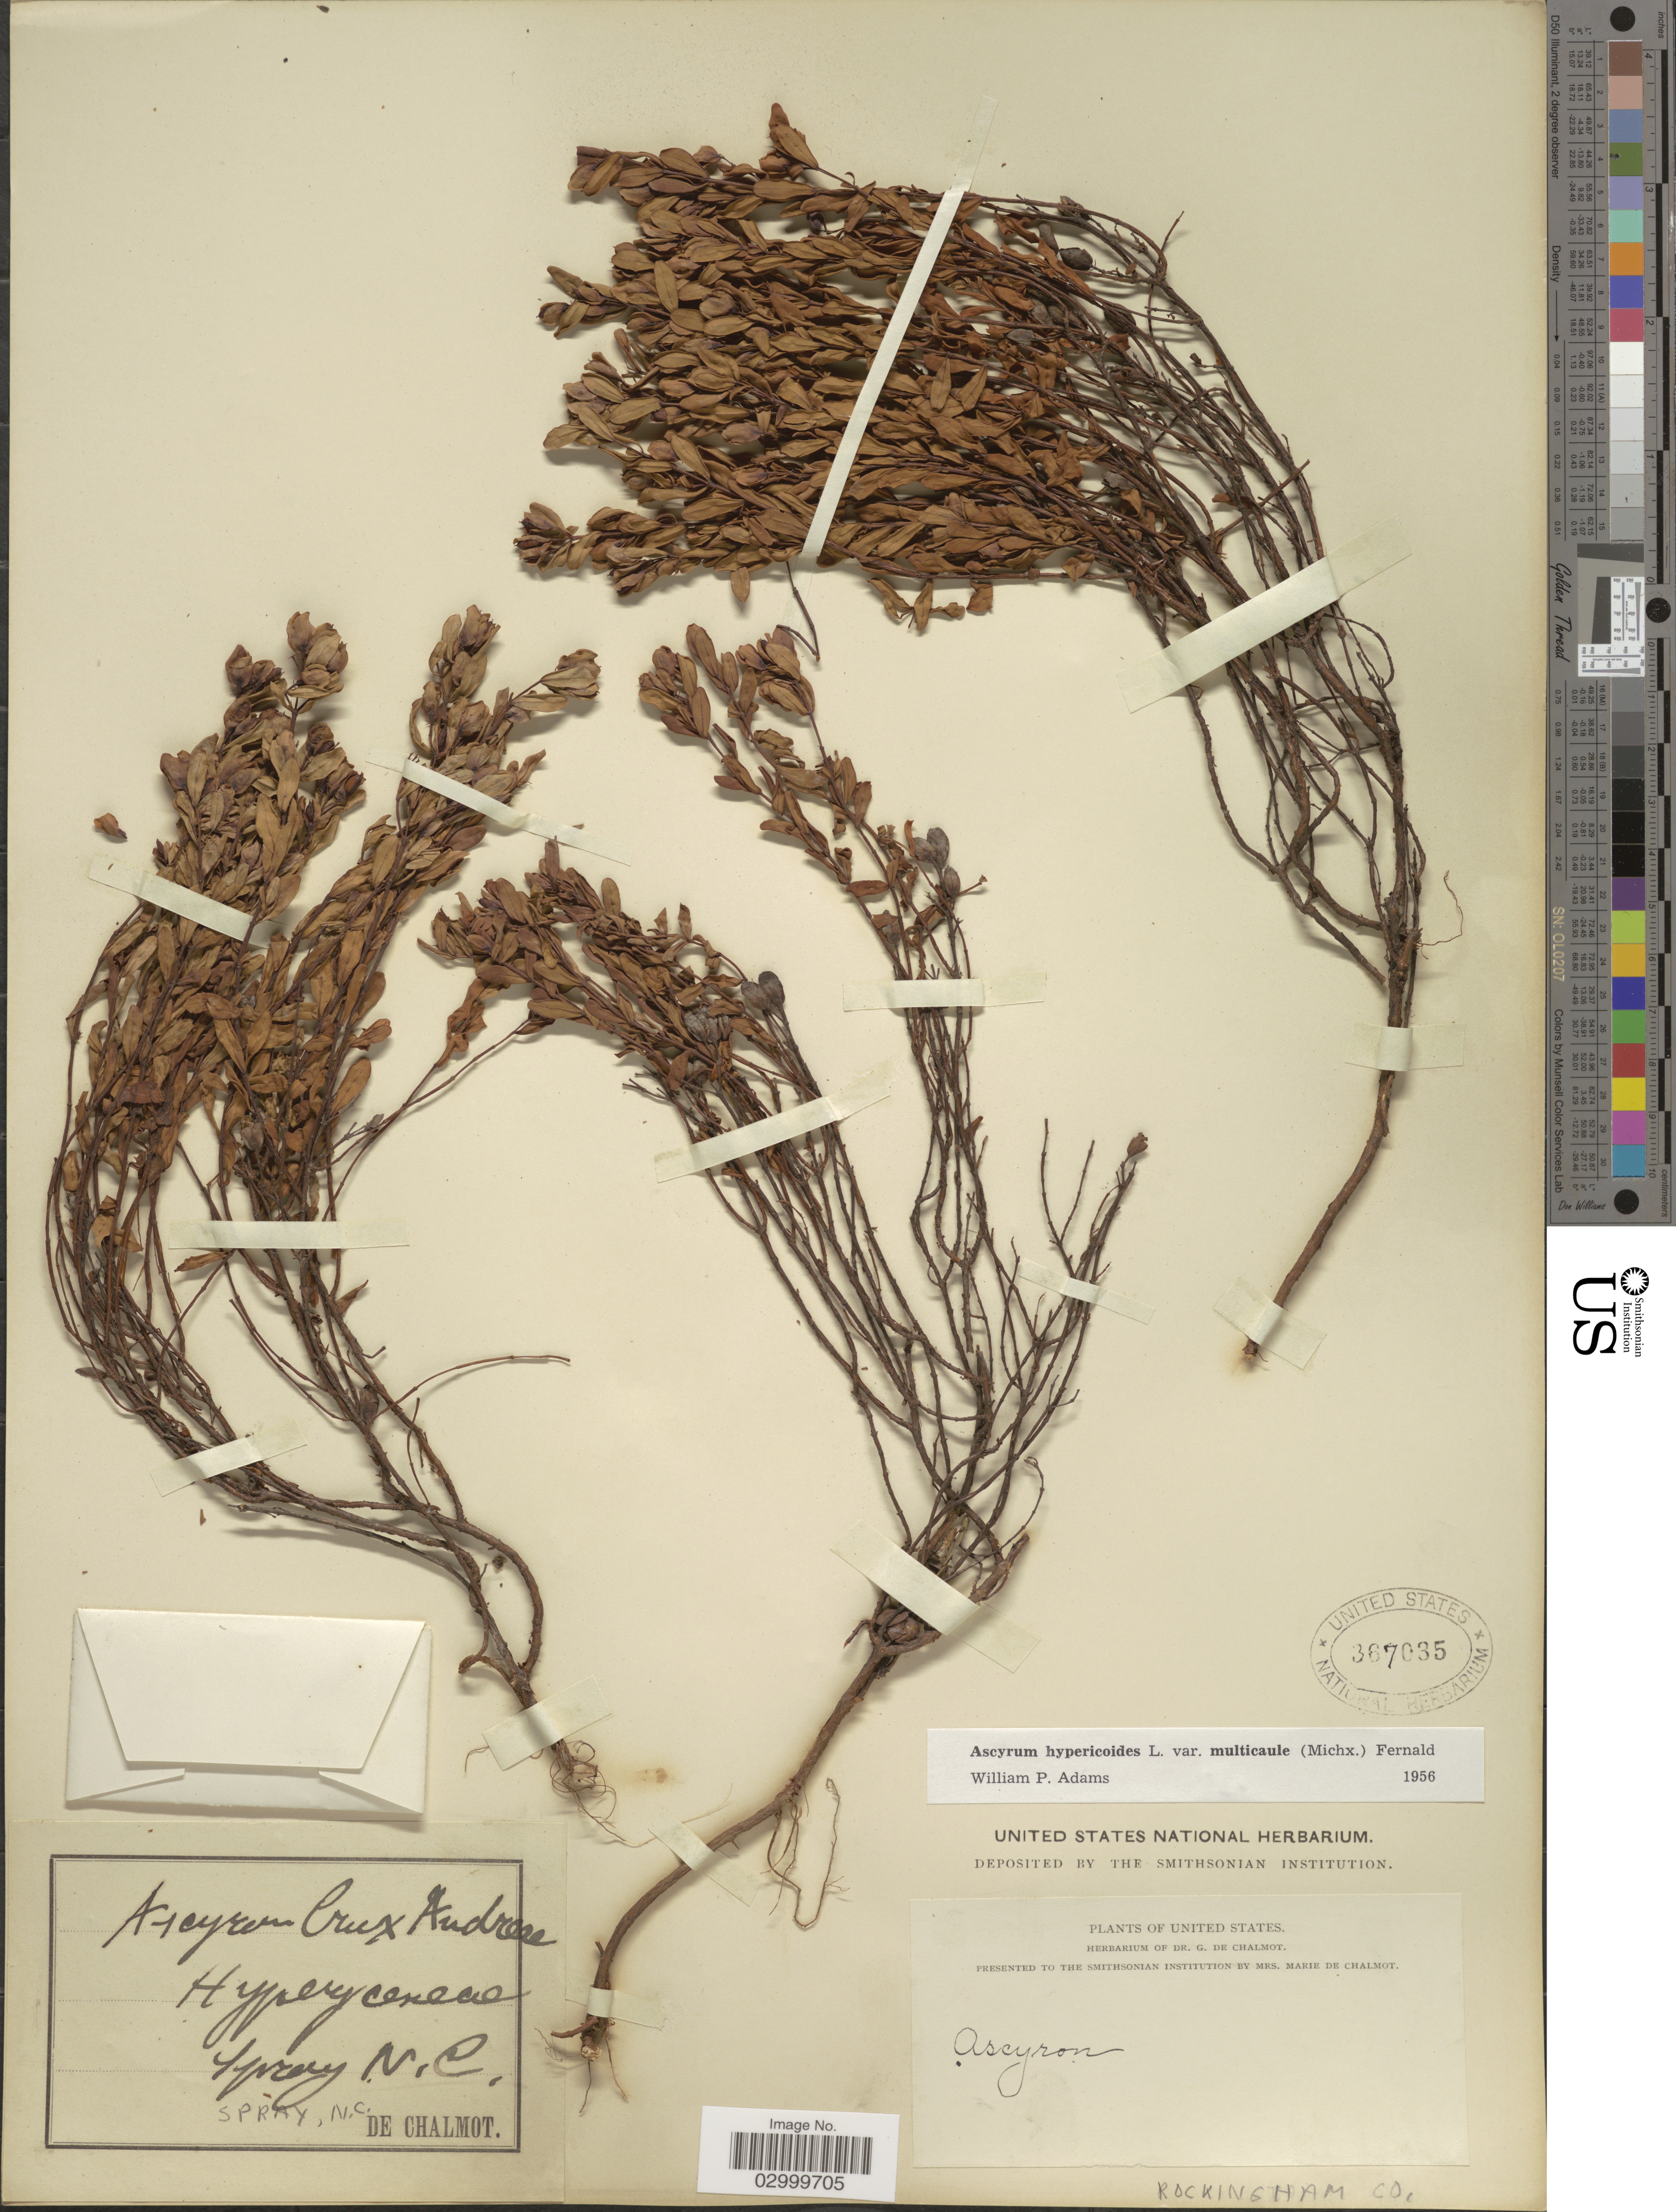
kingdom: Plantae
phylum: Tracheophyta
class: Magnoliopsida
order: Malpighiales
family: Hypericaceae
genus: Hypericum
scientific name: Hypericum stragulum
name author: W.P. Adams & N. Robson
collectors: G. de Chalmot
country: United States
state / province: North Carolina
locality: Spray. Rockingham Co.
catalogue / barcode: US 367035